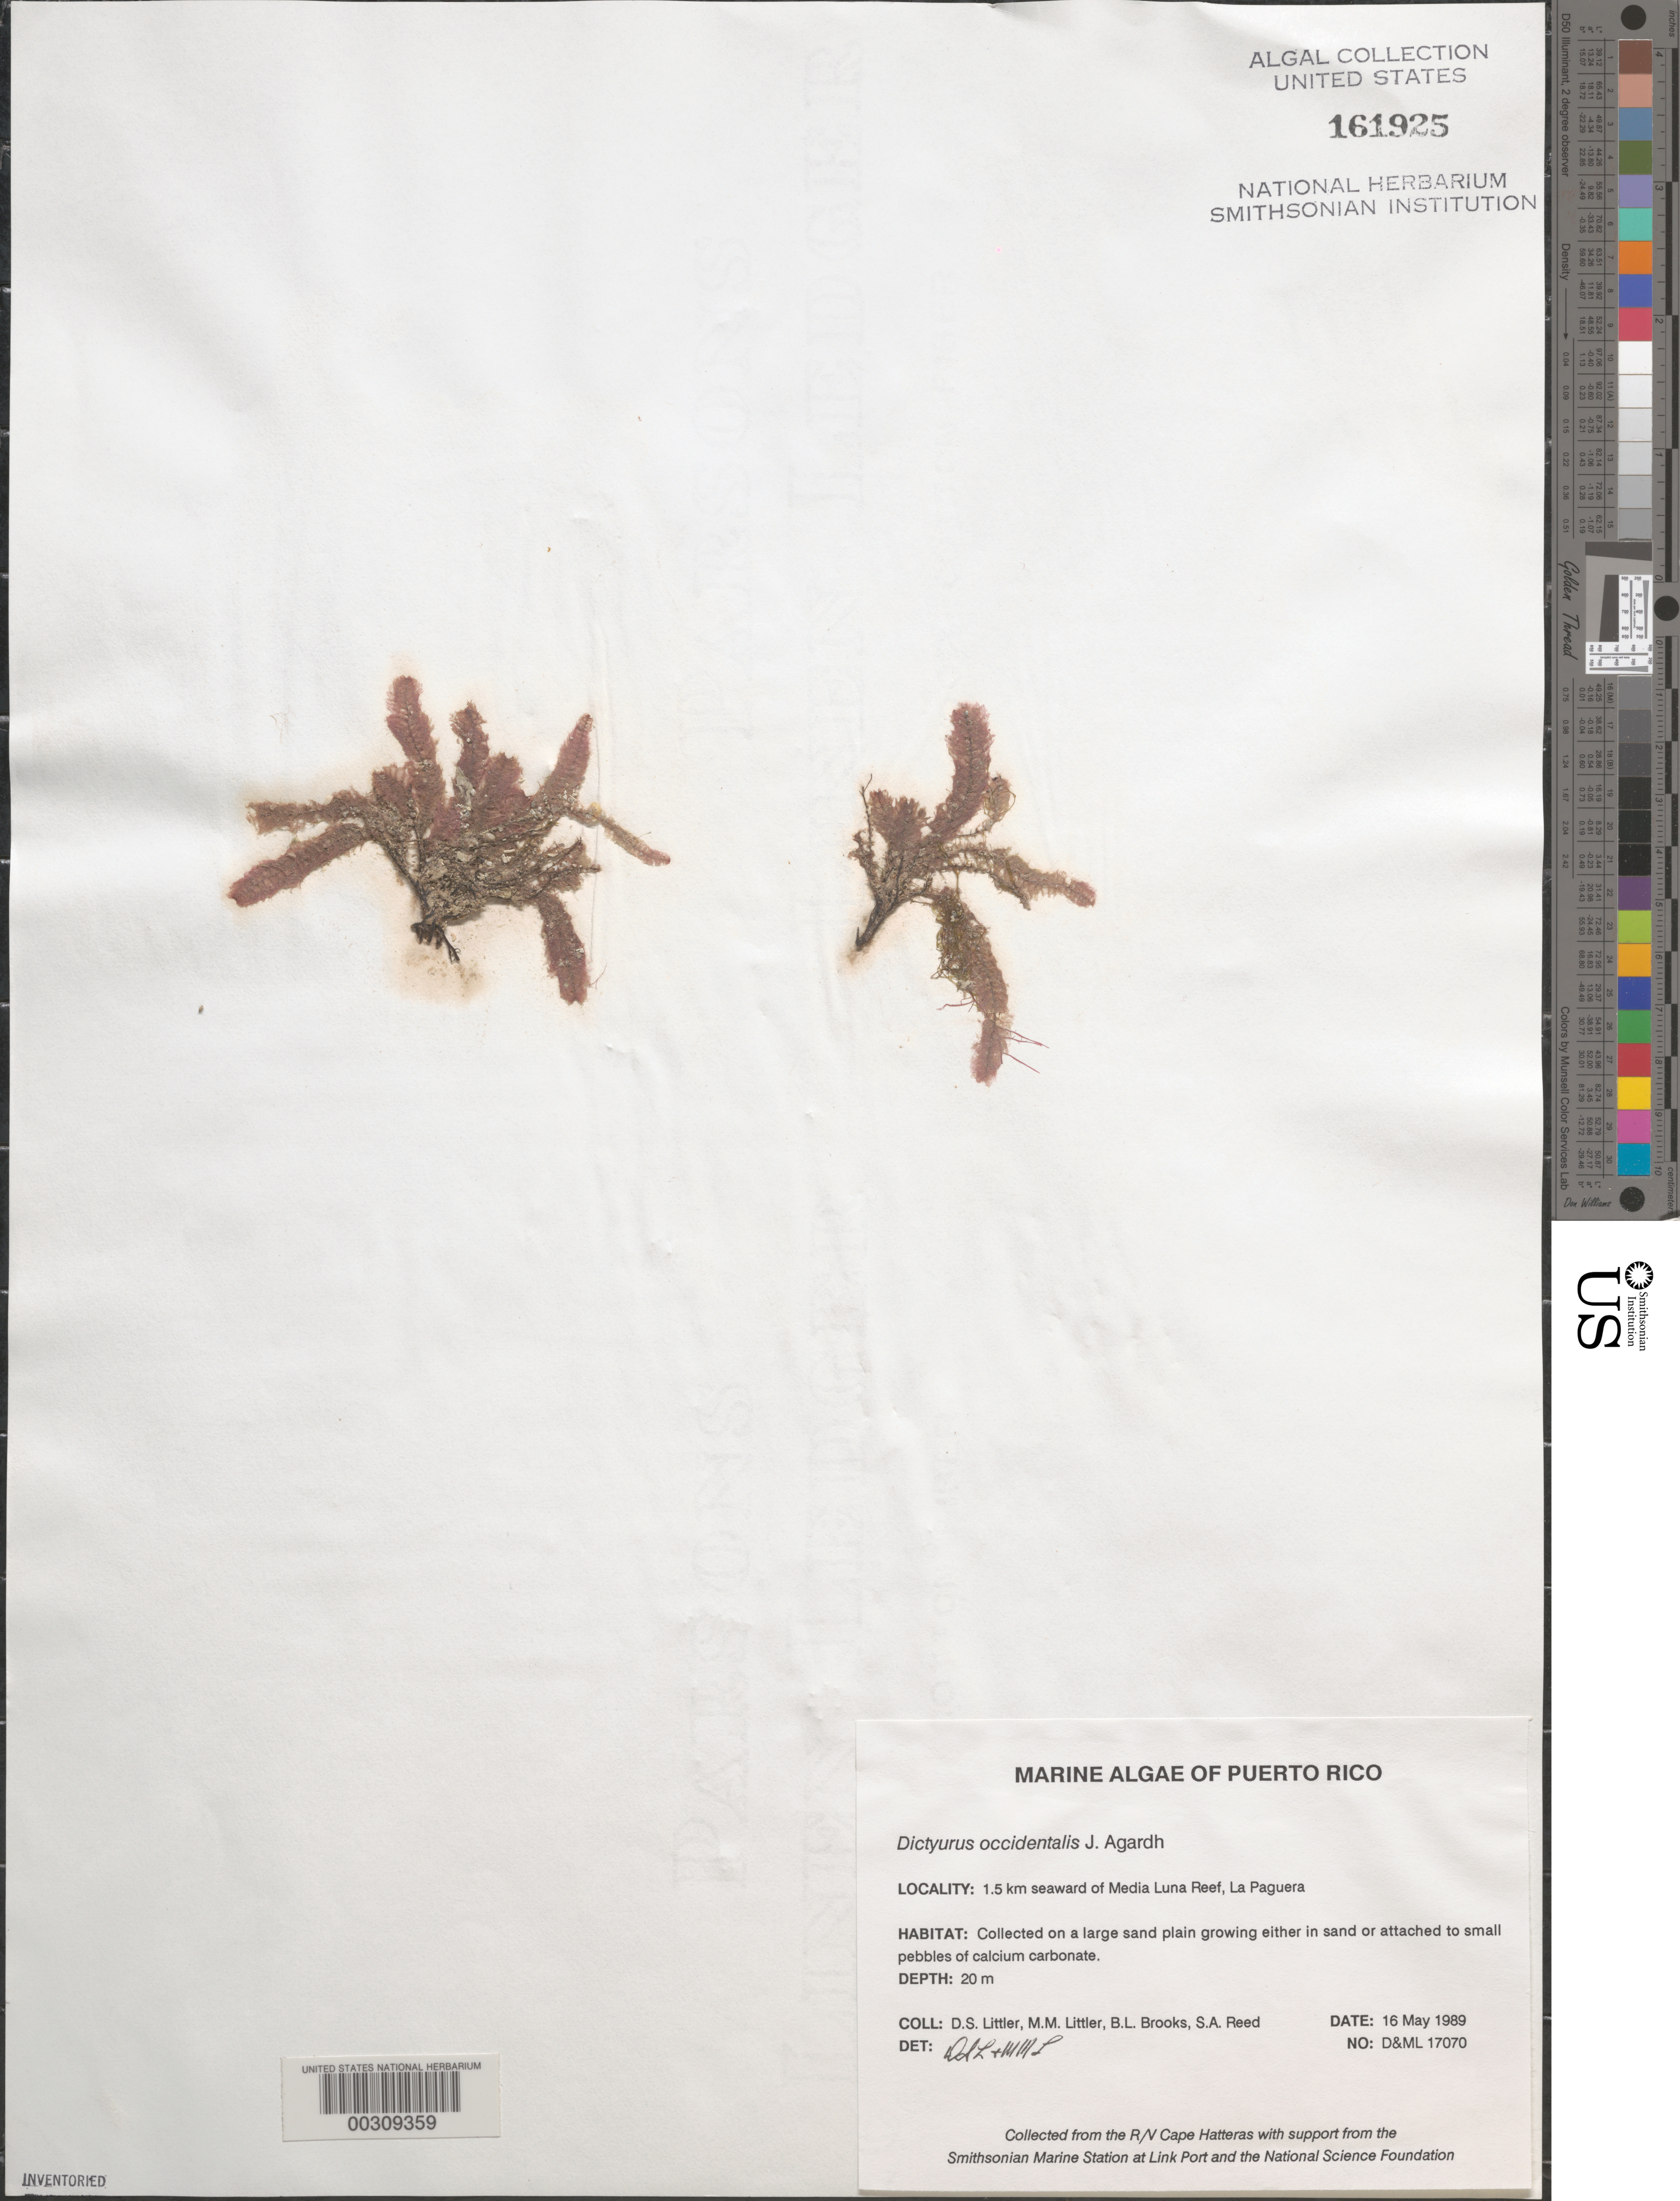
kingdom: Plantae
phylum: Rhodophyta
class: Florideophyceae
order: Ceramiales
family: Dasyaceae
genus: Dictyurus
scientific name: Dictyurus occidentalis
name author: J. Agardh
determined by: Littler, D. S.; Littler, M. M.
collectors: D. S. Littler, M. M. Littler, B. Brooks & S. Reed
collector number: D&ML 17070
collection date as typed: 16 May 1989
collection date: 1989-05-16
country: Puerto Rico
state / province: Lajas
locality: La Parguera, 1.5 km seaward of Media Luna Reef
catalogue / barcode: US 161925